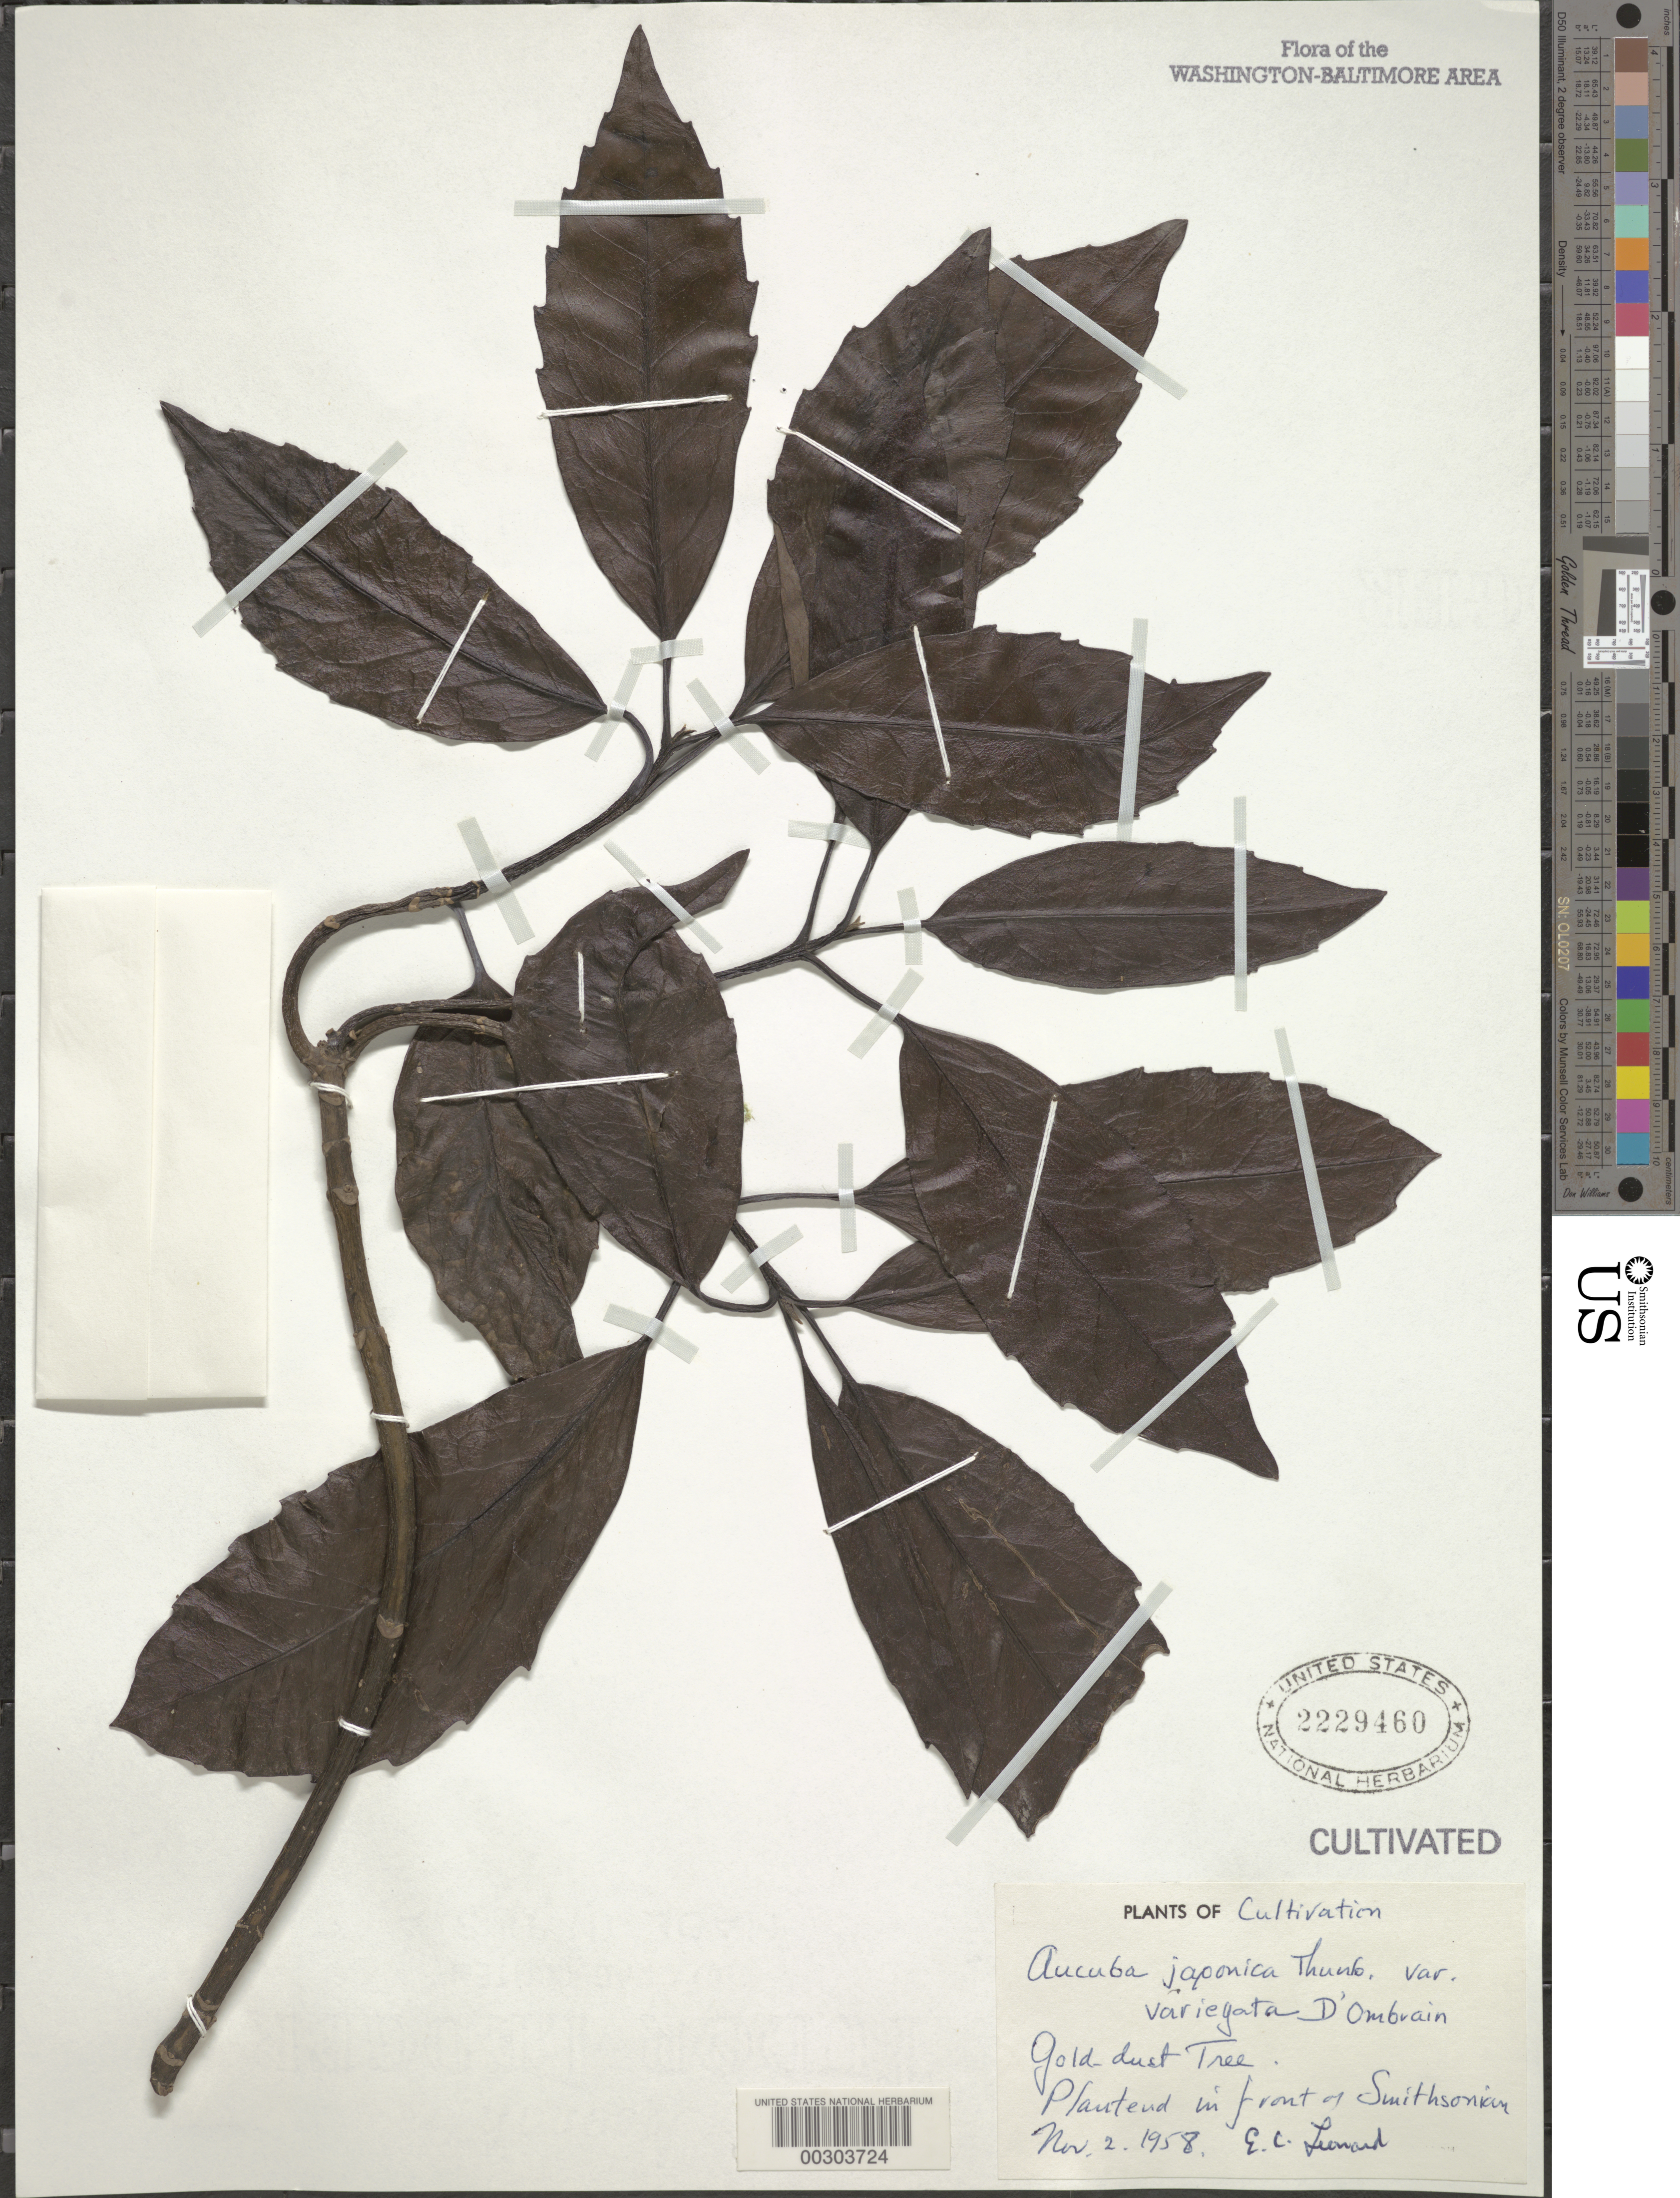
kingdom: Plantae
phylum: Tracheophyta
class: Magnoliopsida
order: Garryales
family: Garryaceae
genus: Aucuba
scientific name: Aucuba japonica var. variegata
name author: Dombrain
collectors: E. C. Leonard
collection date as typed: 02 Nov 1958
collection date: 1958-11-02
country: United States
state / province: District of Columbia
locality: In front of Smithsonian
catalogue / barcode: US 2229460